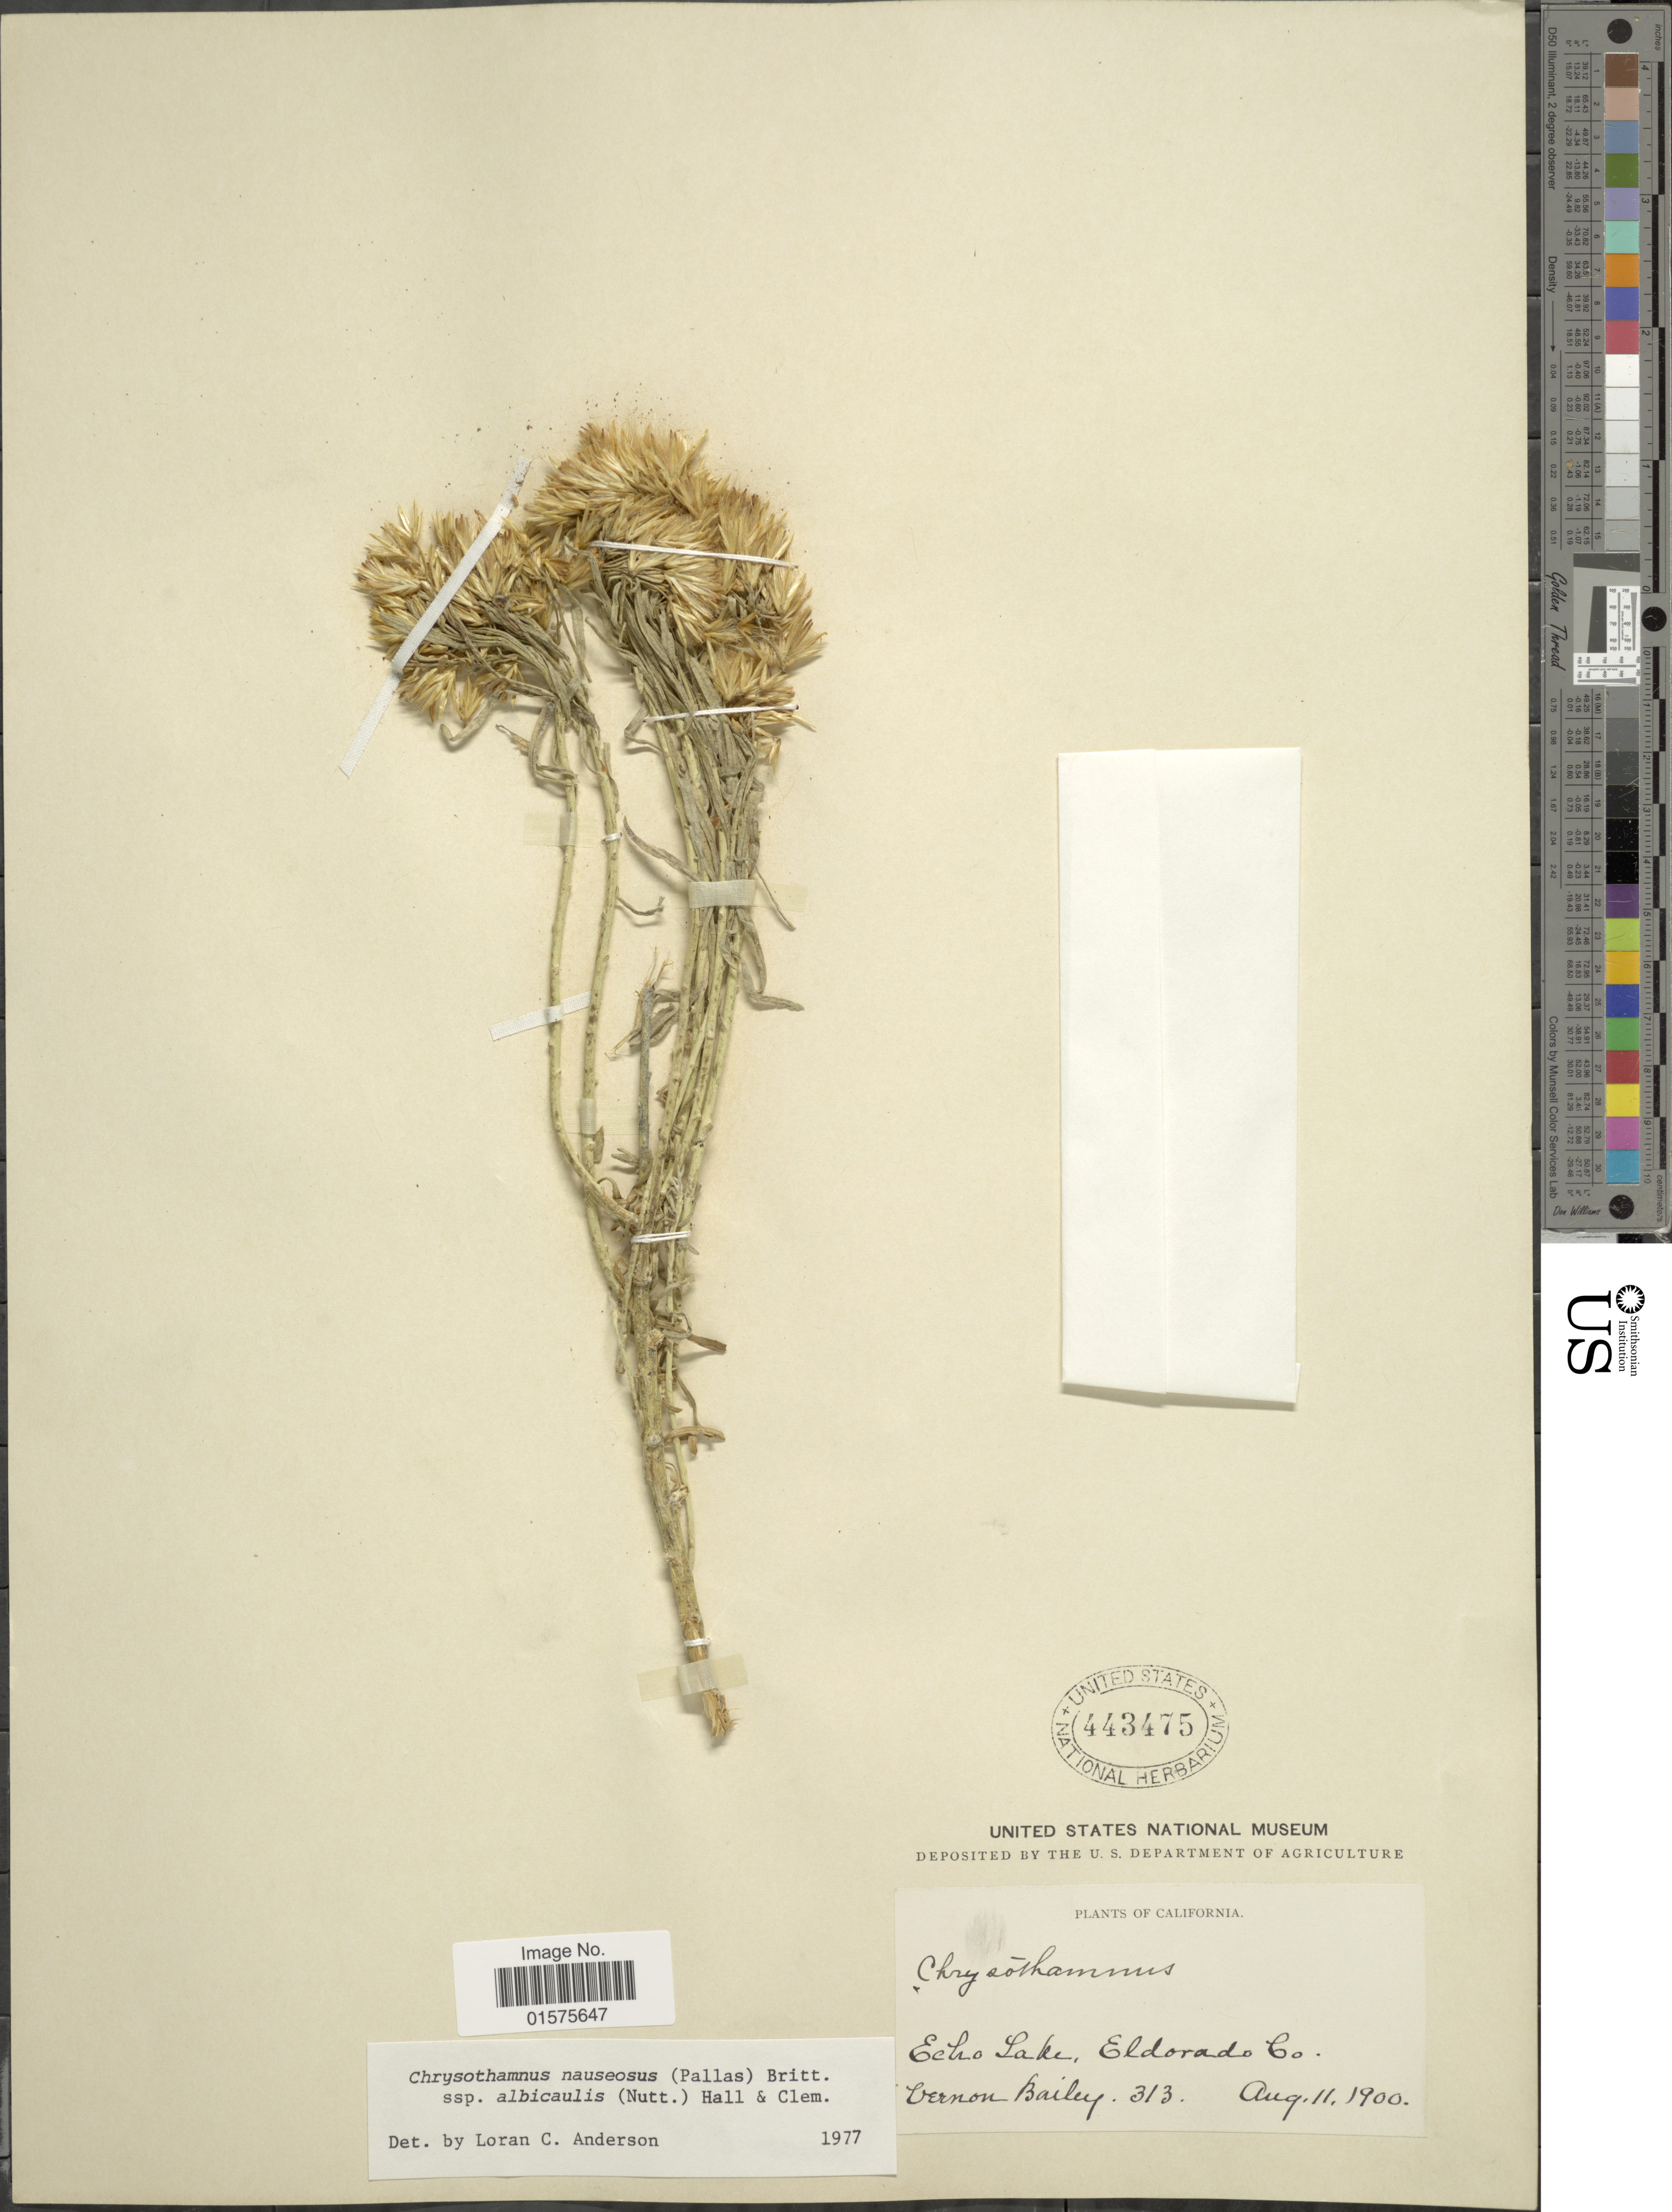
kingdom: Plantae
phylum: Tracheophyta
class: Magnoliopsida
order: Asterales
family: Asteraceae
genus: Ericameria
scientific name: Ericameria nauseosa var. speciosa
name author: (Nutt.) G.L. Nesom & G.I. Baird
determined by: Urbatsch, Lowell E., Curator (LSU), Louisiana State University (UNITED STATES)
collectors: V. O. Bailey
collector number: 313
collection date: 1900-08-11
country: United States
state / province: California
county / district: El Dorado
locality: Echo Lake, Eldorado Co.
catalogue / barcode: US 443475